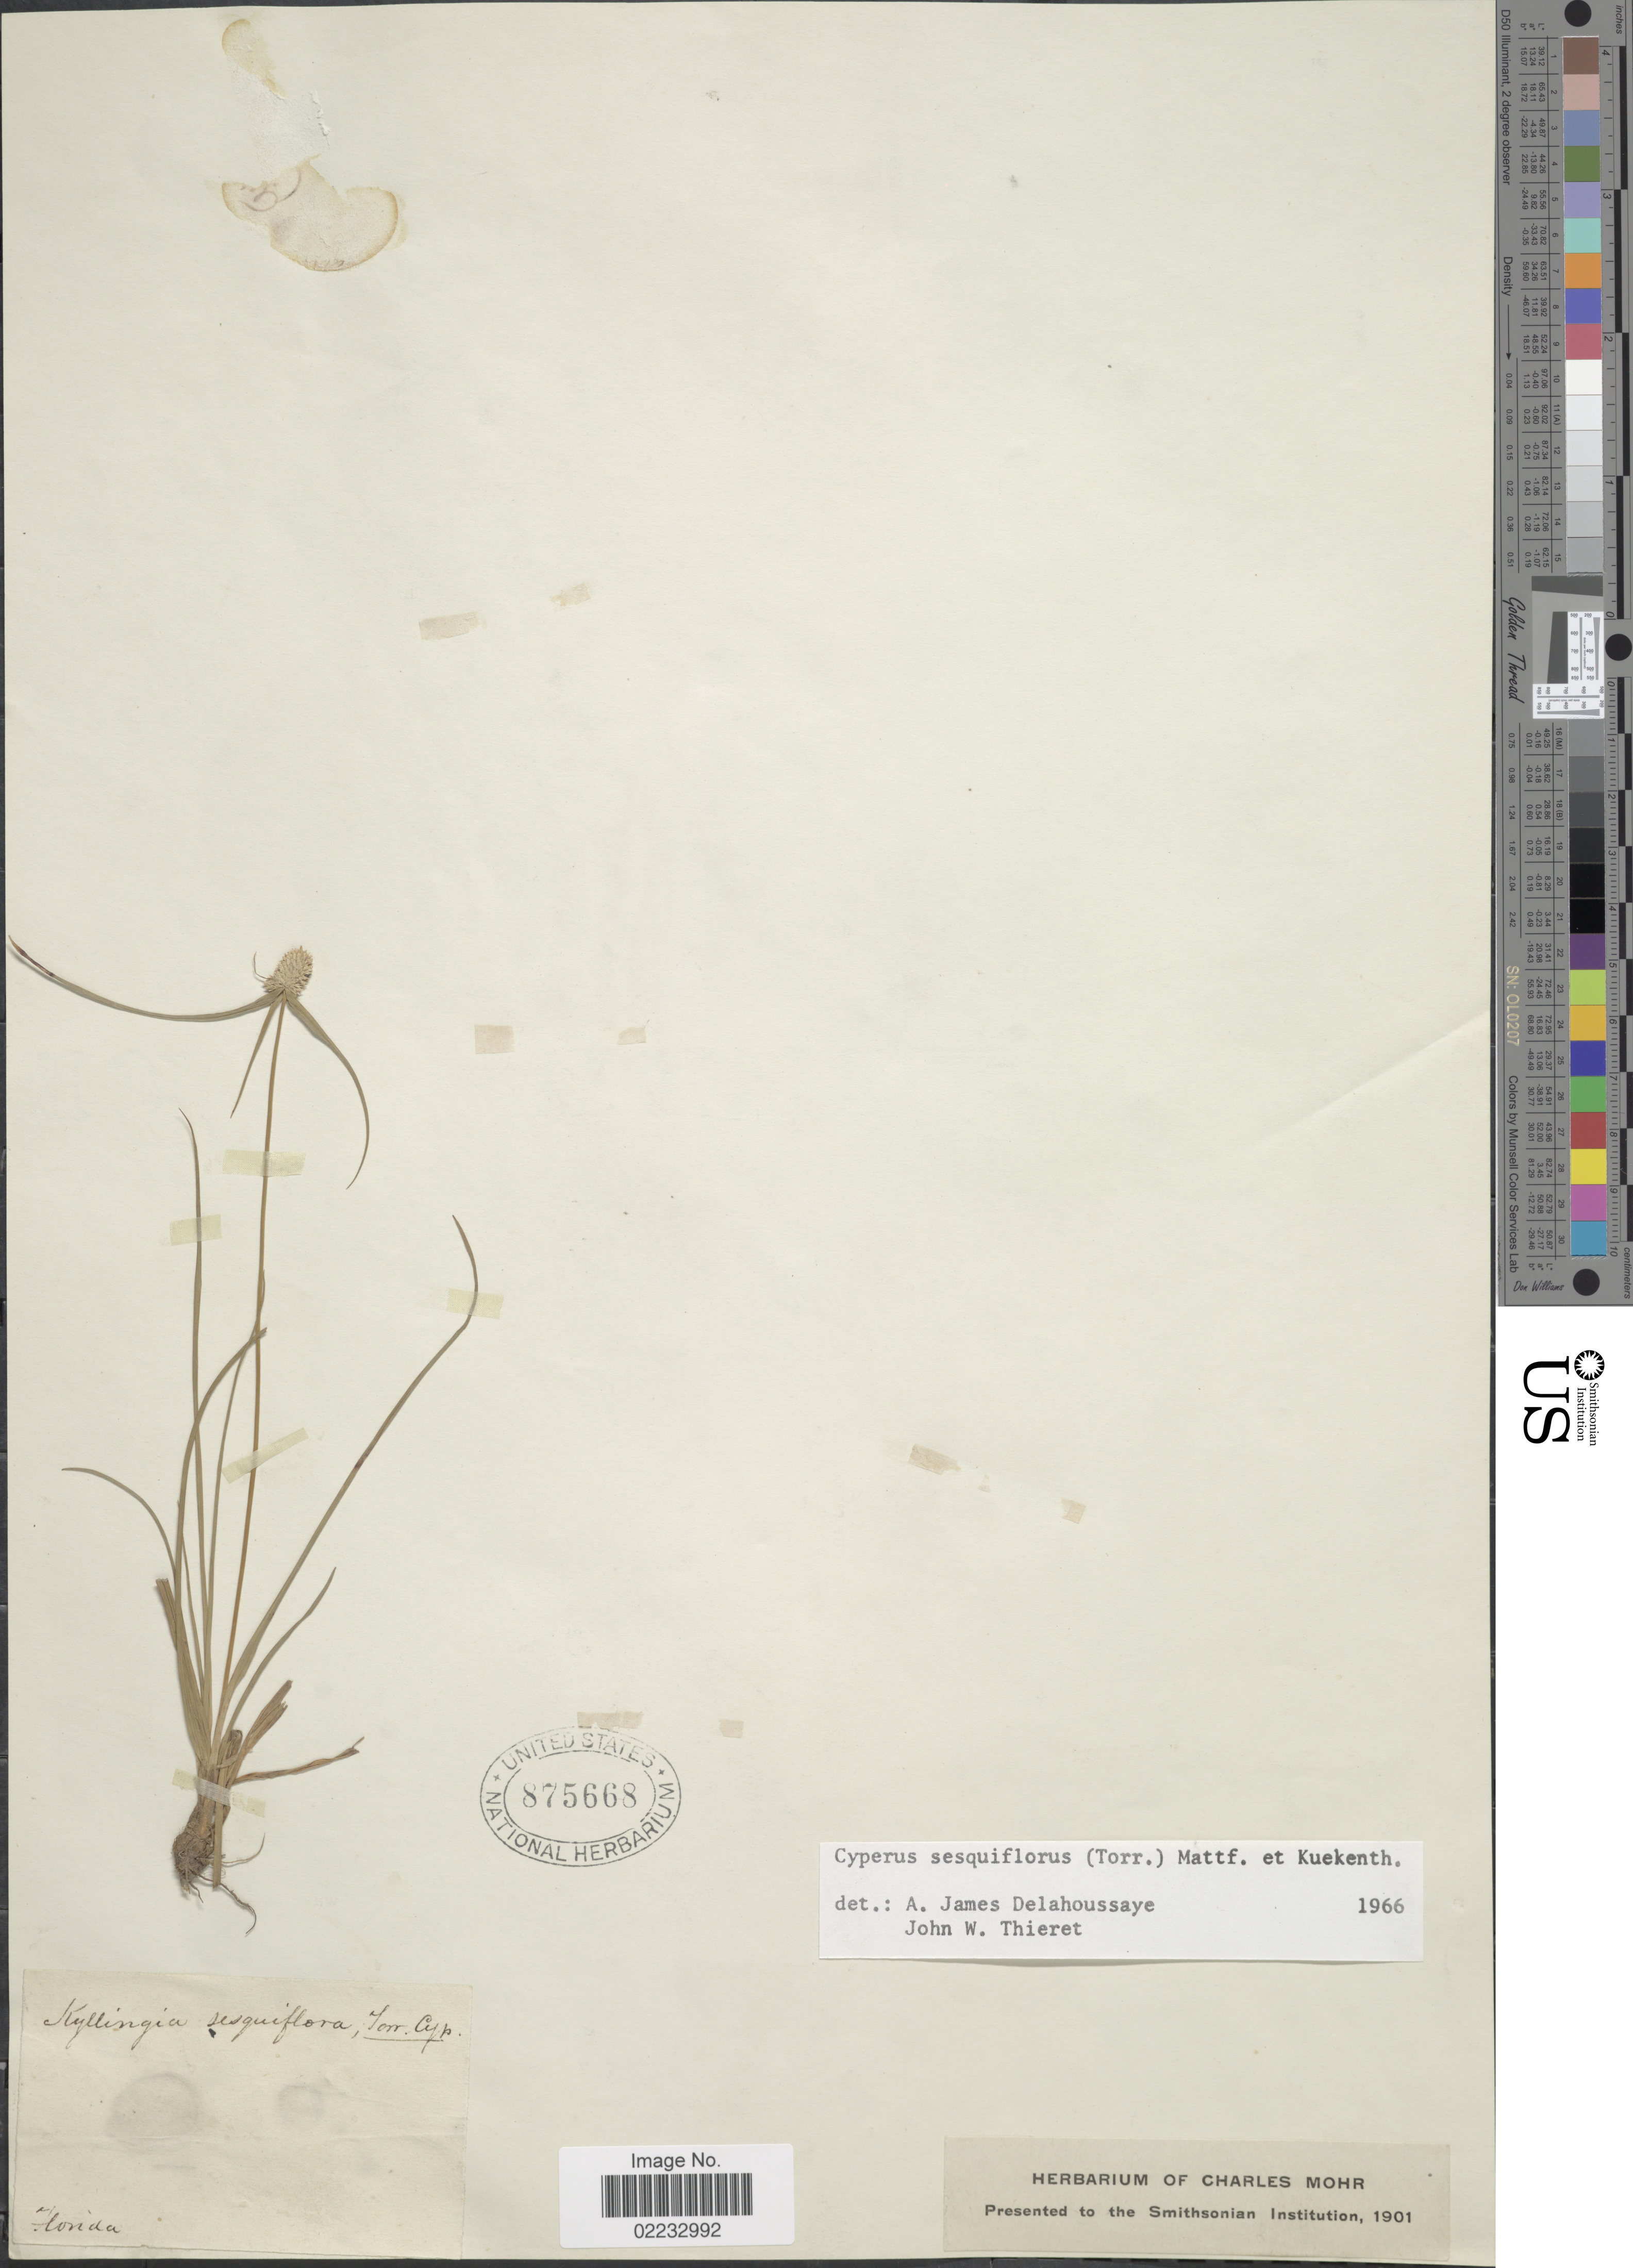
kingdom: Plantae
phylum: Tracheophyta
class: Liliopsida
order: Poales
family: Cyperaceae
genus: Cyperus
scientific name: Cyperus sesquiflorus subsp. sesquiflorus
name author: (Torr.) Mattf. & Kük.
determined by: Strong, M. T., (US), Smithsonian Institution - National Museum of Natural History (UNITED STATES)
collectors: ex herb. Charles Mohr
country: United States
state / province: Florida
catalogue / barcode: US 875668